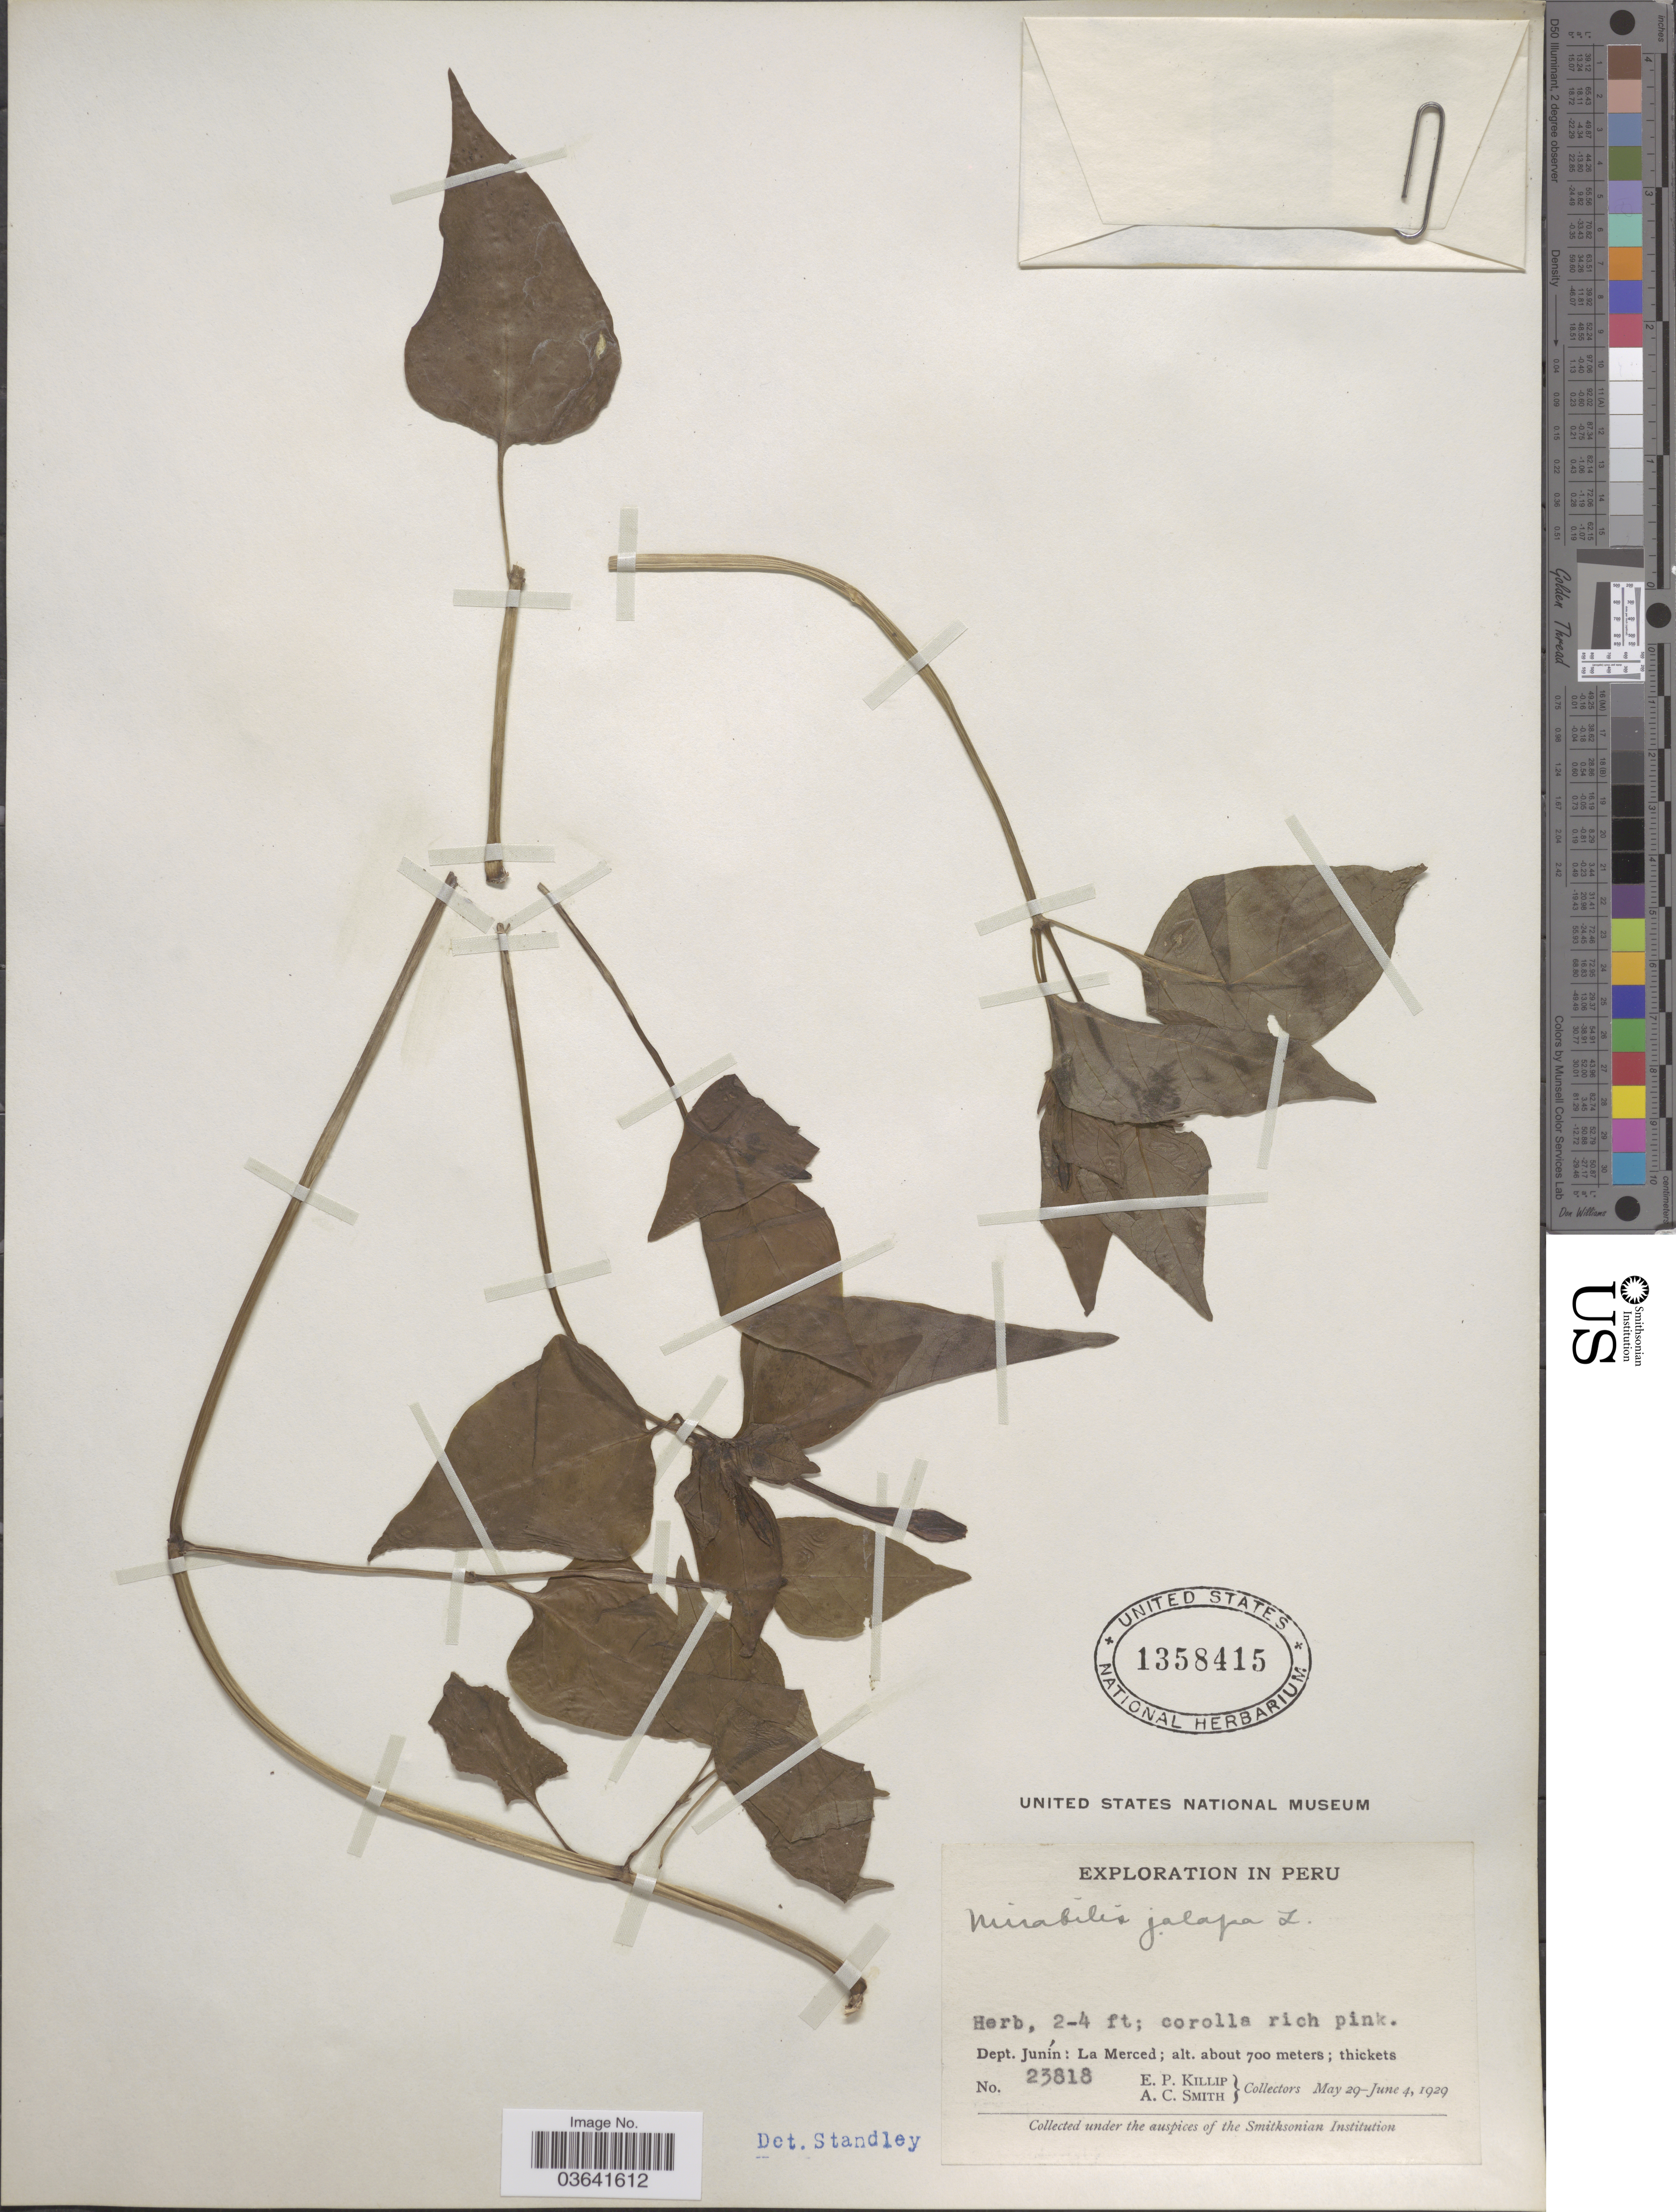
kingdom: Plantae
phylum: Tracheophyta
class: Magnoliopsida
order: Caryophyllales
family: Nyctaginaceae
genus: Mirabilis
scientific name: Mirabilis jalapa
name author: L.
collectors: E. P. Killip & A. C. Smith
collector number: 23818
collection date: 1929-05-29/1929-06-04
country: Peru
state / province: Junín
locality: Dept. Junín: La Merced.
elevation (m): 700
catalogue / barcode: US 1358415